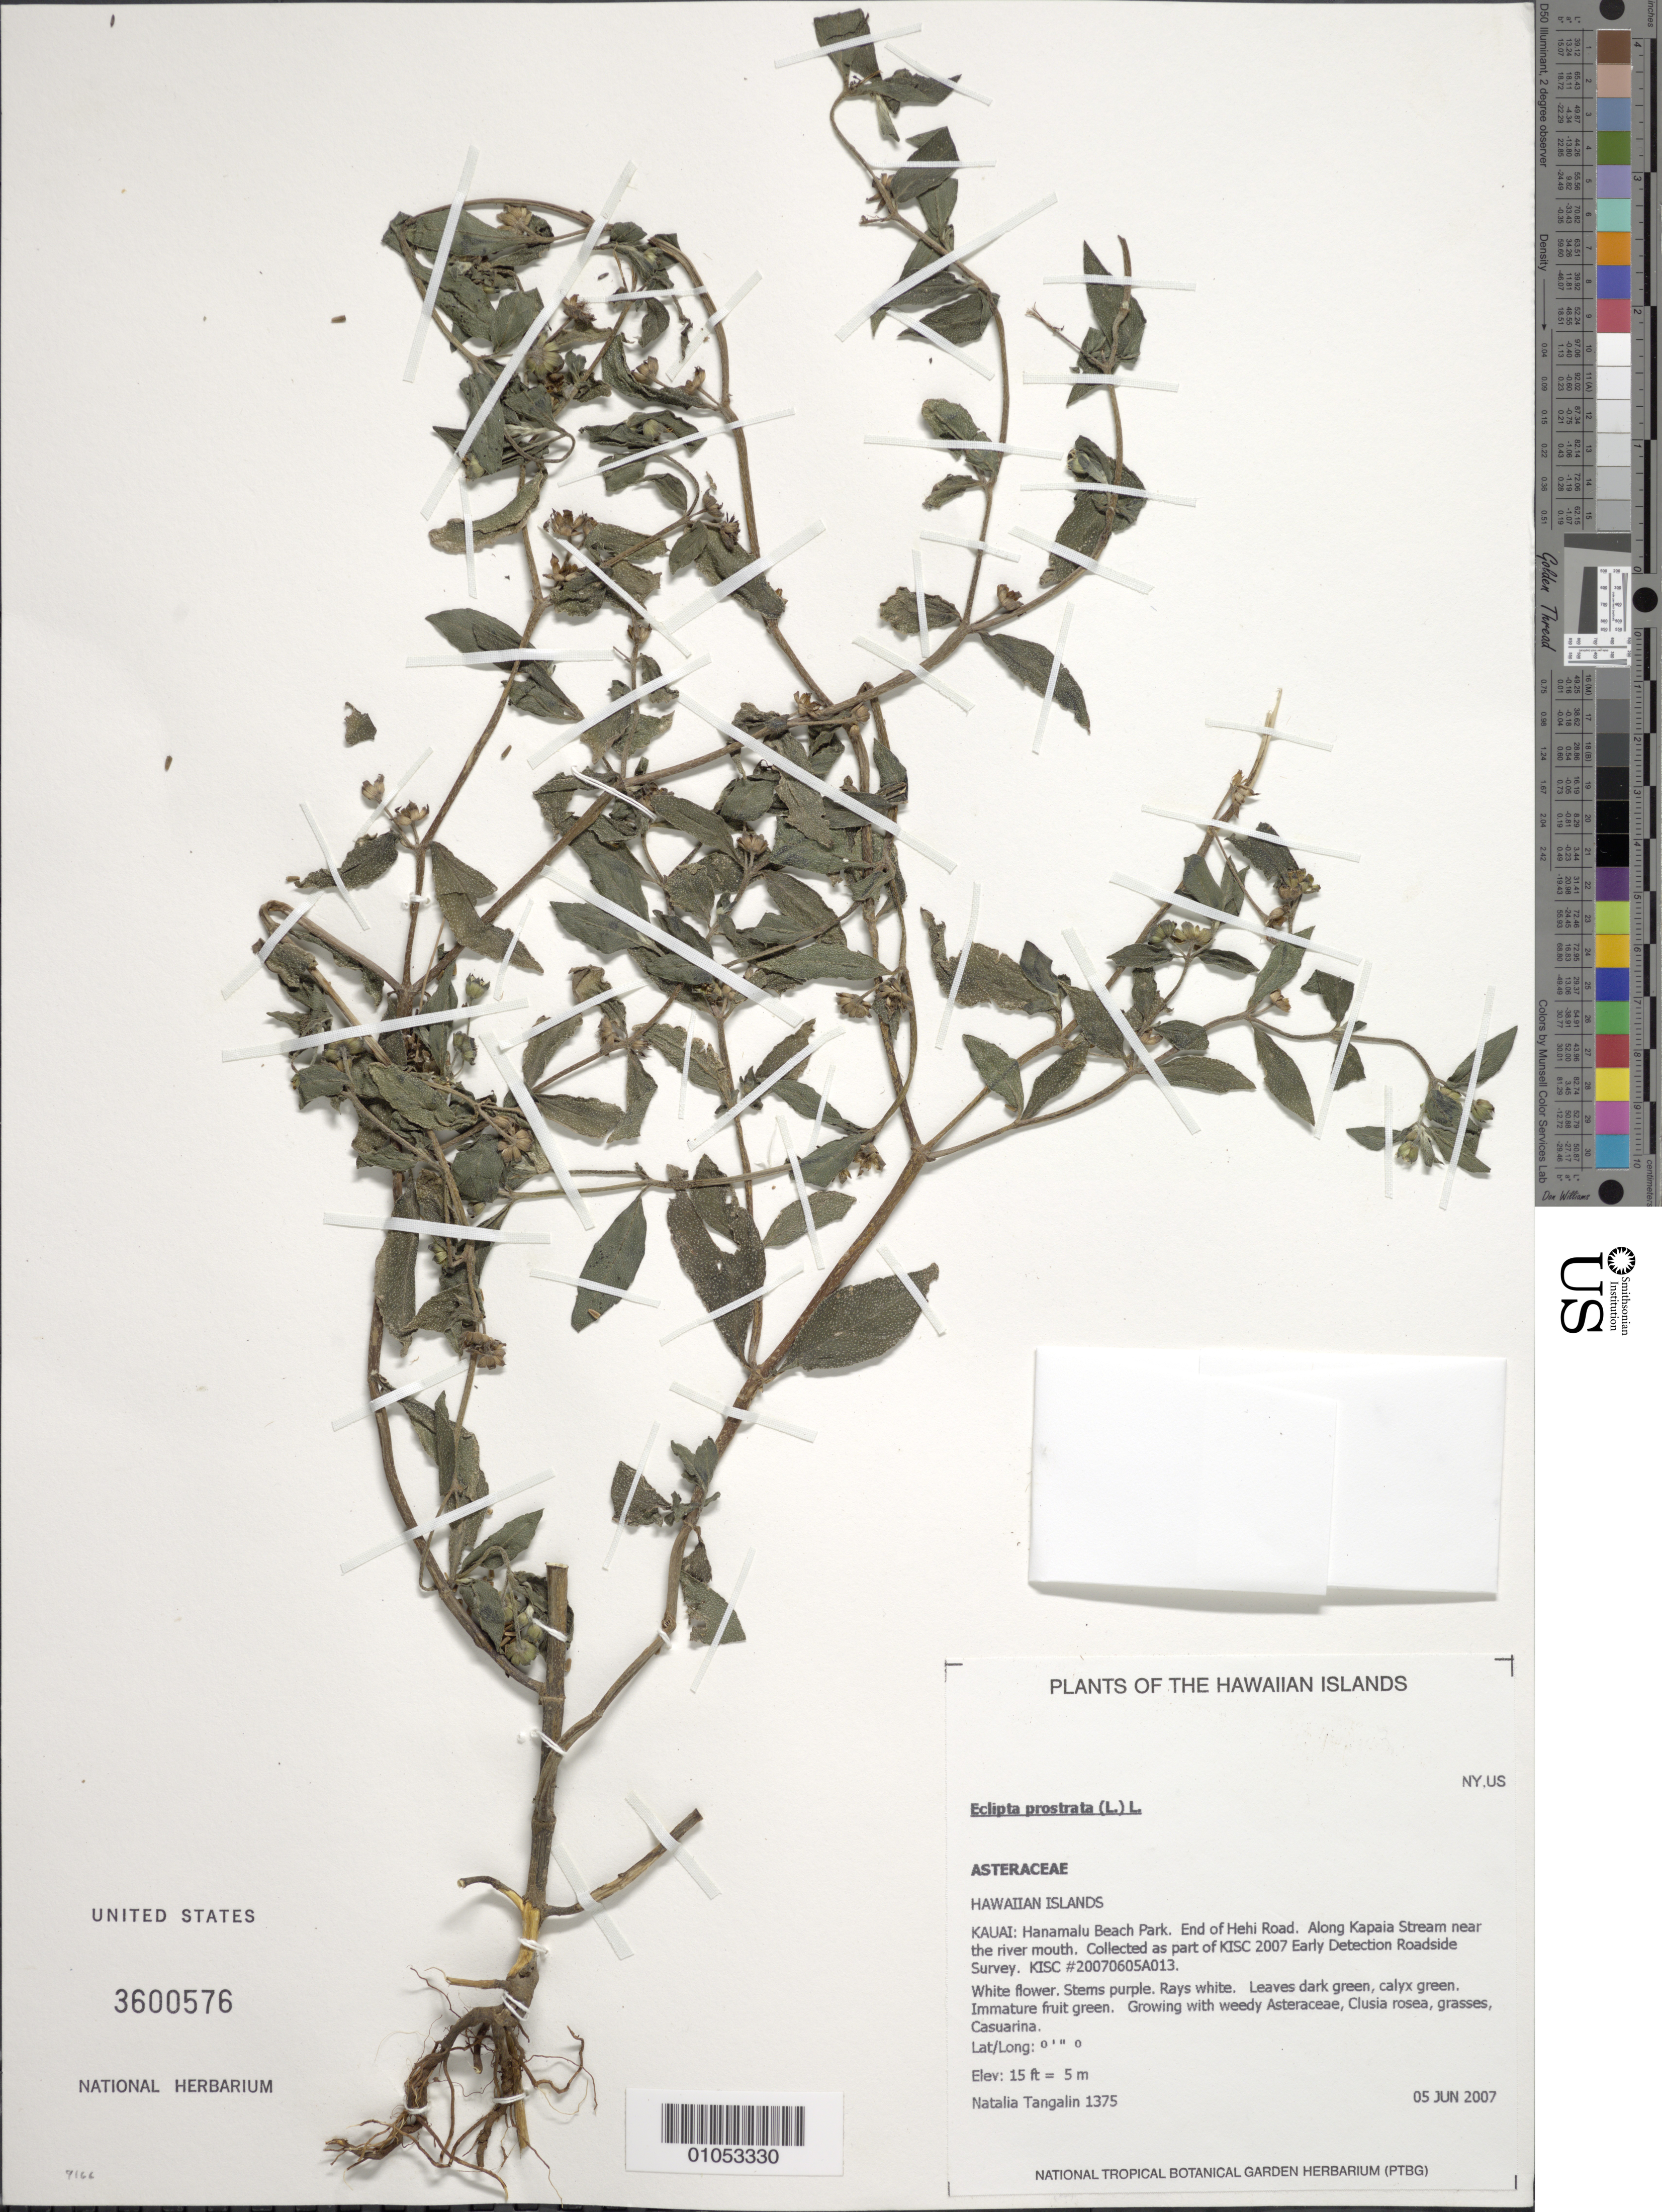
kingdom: Plantae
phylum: Tracheophyta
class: Magnoliopsida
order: Asterales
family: Asteraceae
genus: Eclipta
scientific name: Eclipta prostrata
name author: (L.) L.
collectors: N. Tangalin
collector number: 1375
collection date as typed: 5 Jun 2007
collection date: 2007-06-05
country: United States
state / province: Hawaii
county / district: Kauai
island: Kaua'i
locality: Hanamalu Beach Park. End of Hehi Road. Along Kapia Stream near the river mouth. Collected as part of KISC 2007 Early Detection Roadside Survey.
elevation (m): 5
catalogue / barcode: US 3600576